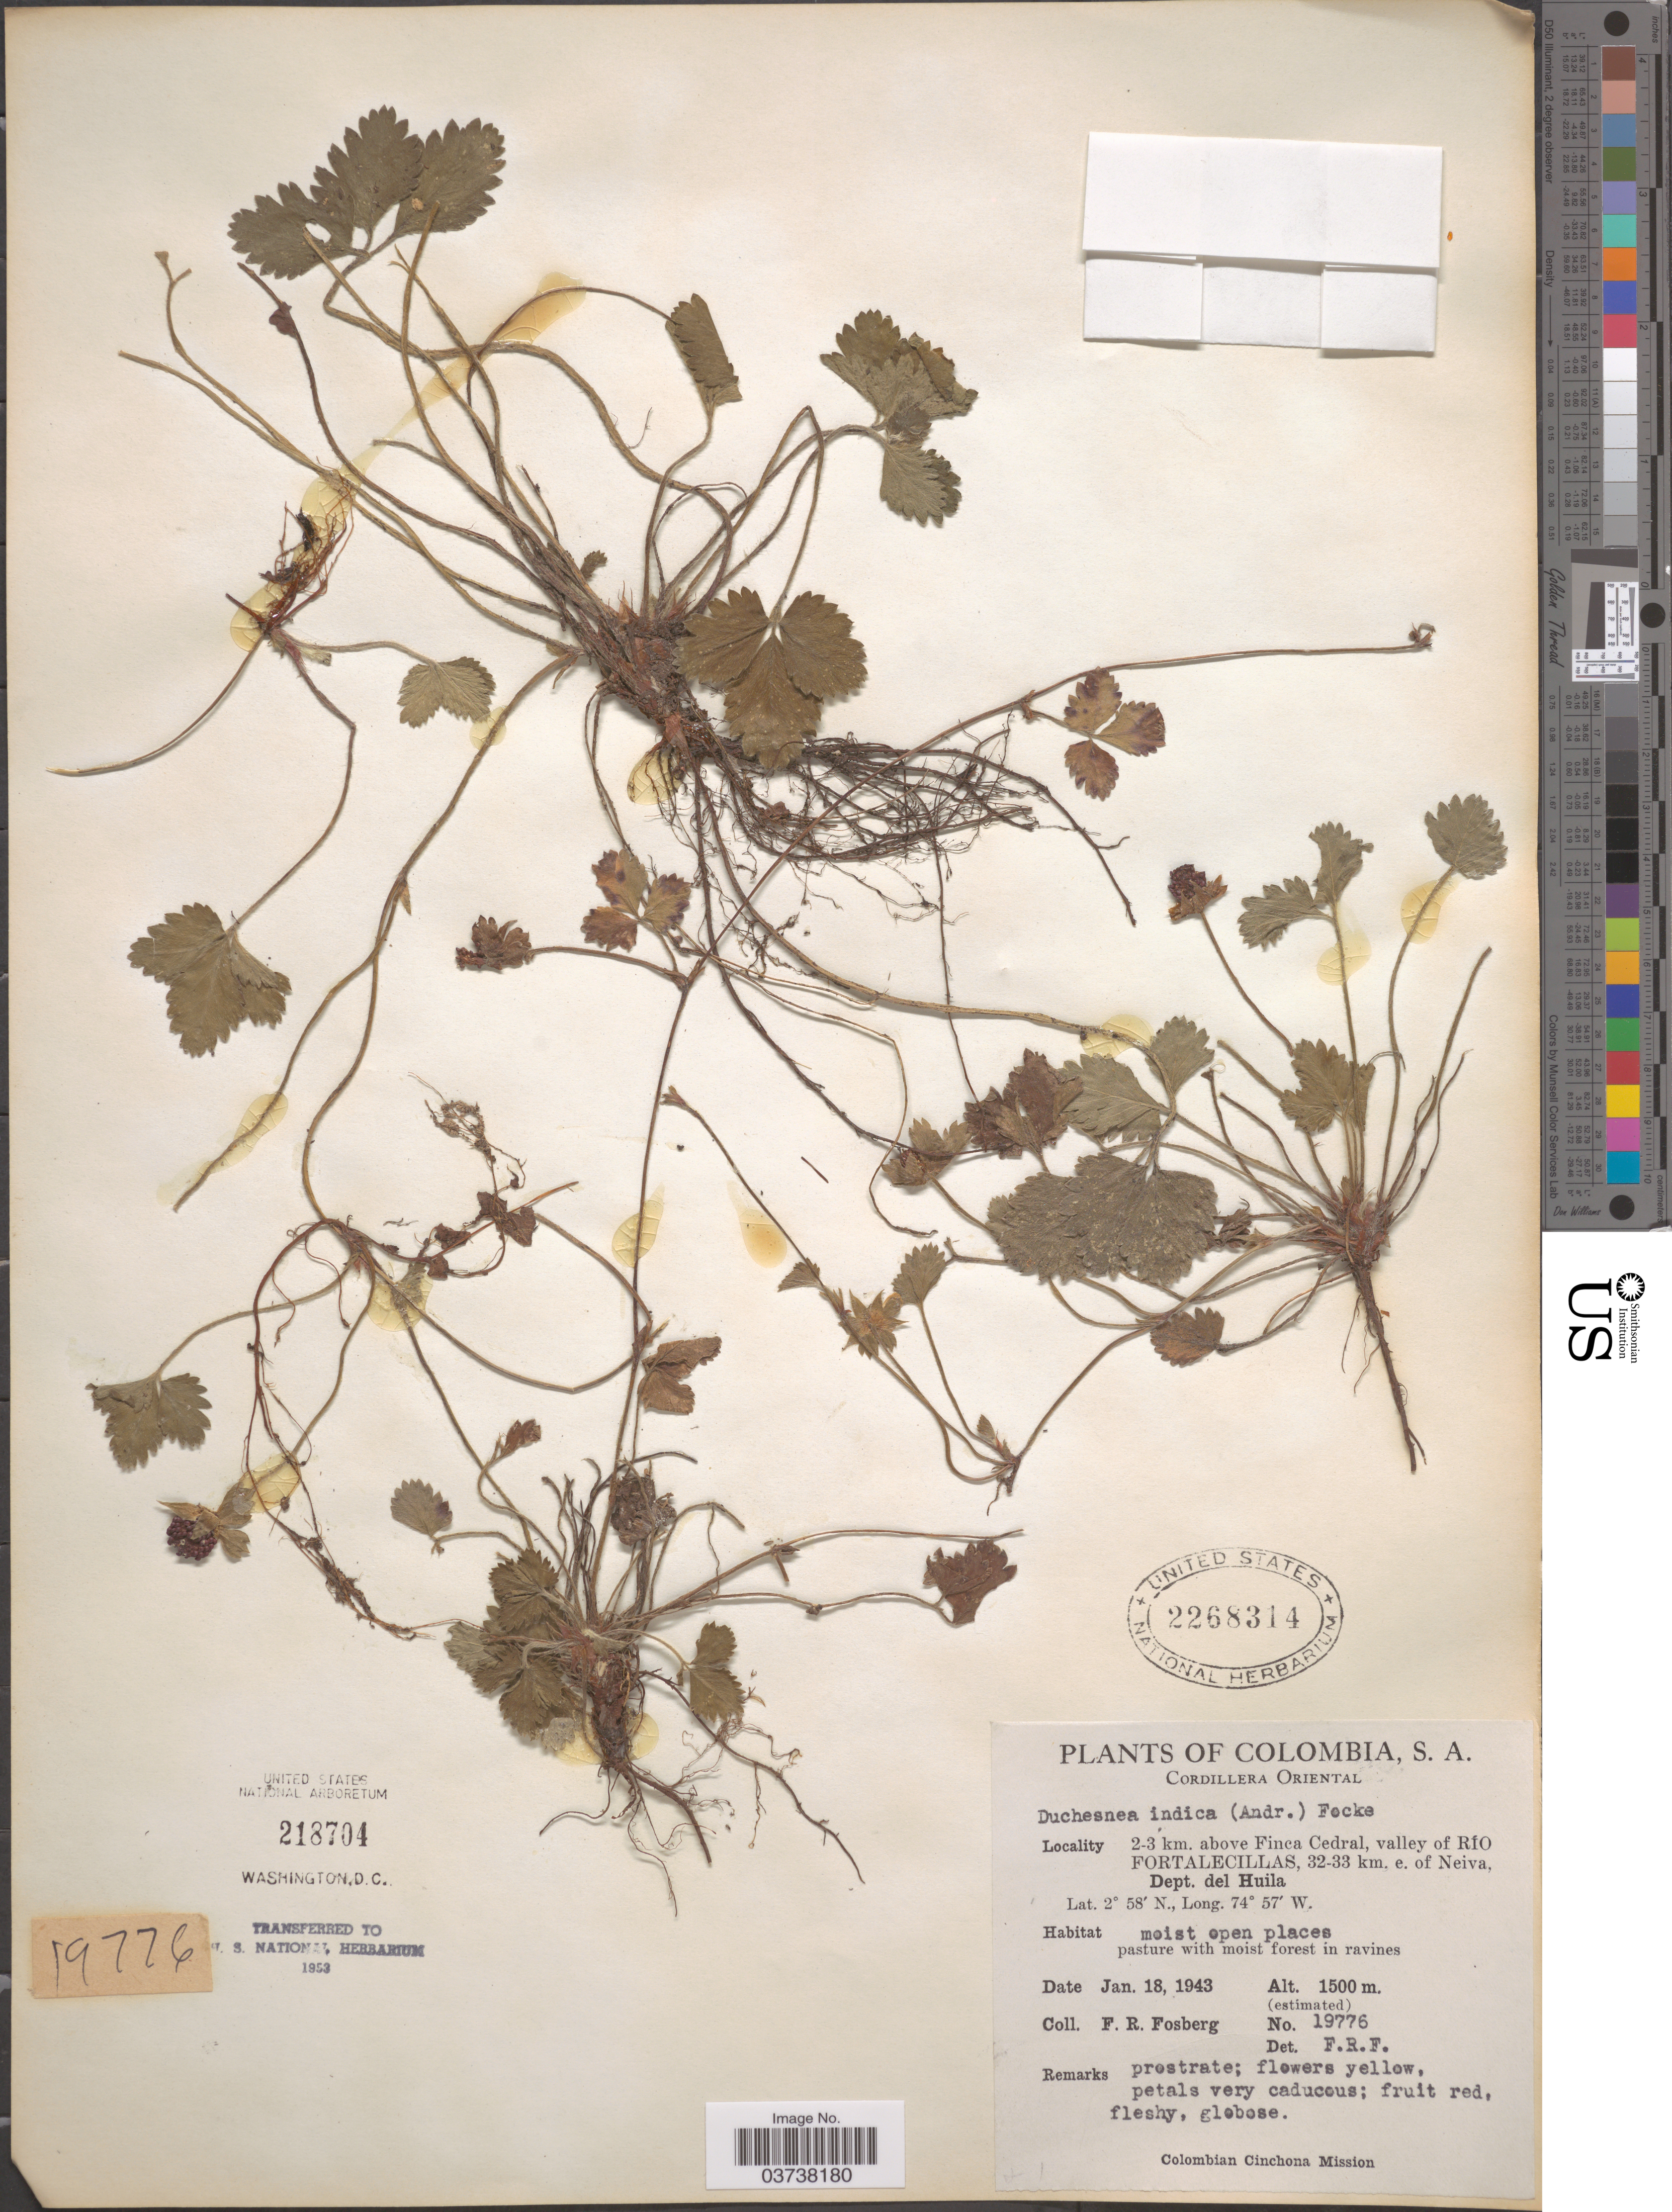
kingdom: Plantae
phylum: Tracheophyta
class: Magnoliopsida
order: Rosales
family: Rosaceae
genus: Potentilla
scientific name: Potentilla indica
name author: (Andrews) Th. Wolf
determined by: Strong, Mark T., (BOT), Smithsonian Institution - National Museum of Natural History (UNITED STATES)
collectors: F. R. Fosberg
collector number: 19776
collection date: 1943-01-18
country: Colombia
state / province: Huila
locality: Cordillera Oriental. 2-3 km. above Finca Cedral, valley of Río Fortalecillas, 32-33 km. e. of Neiva, Dept. del Huila.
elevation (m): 1500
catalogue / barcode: US 2268314